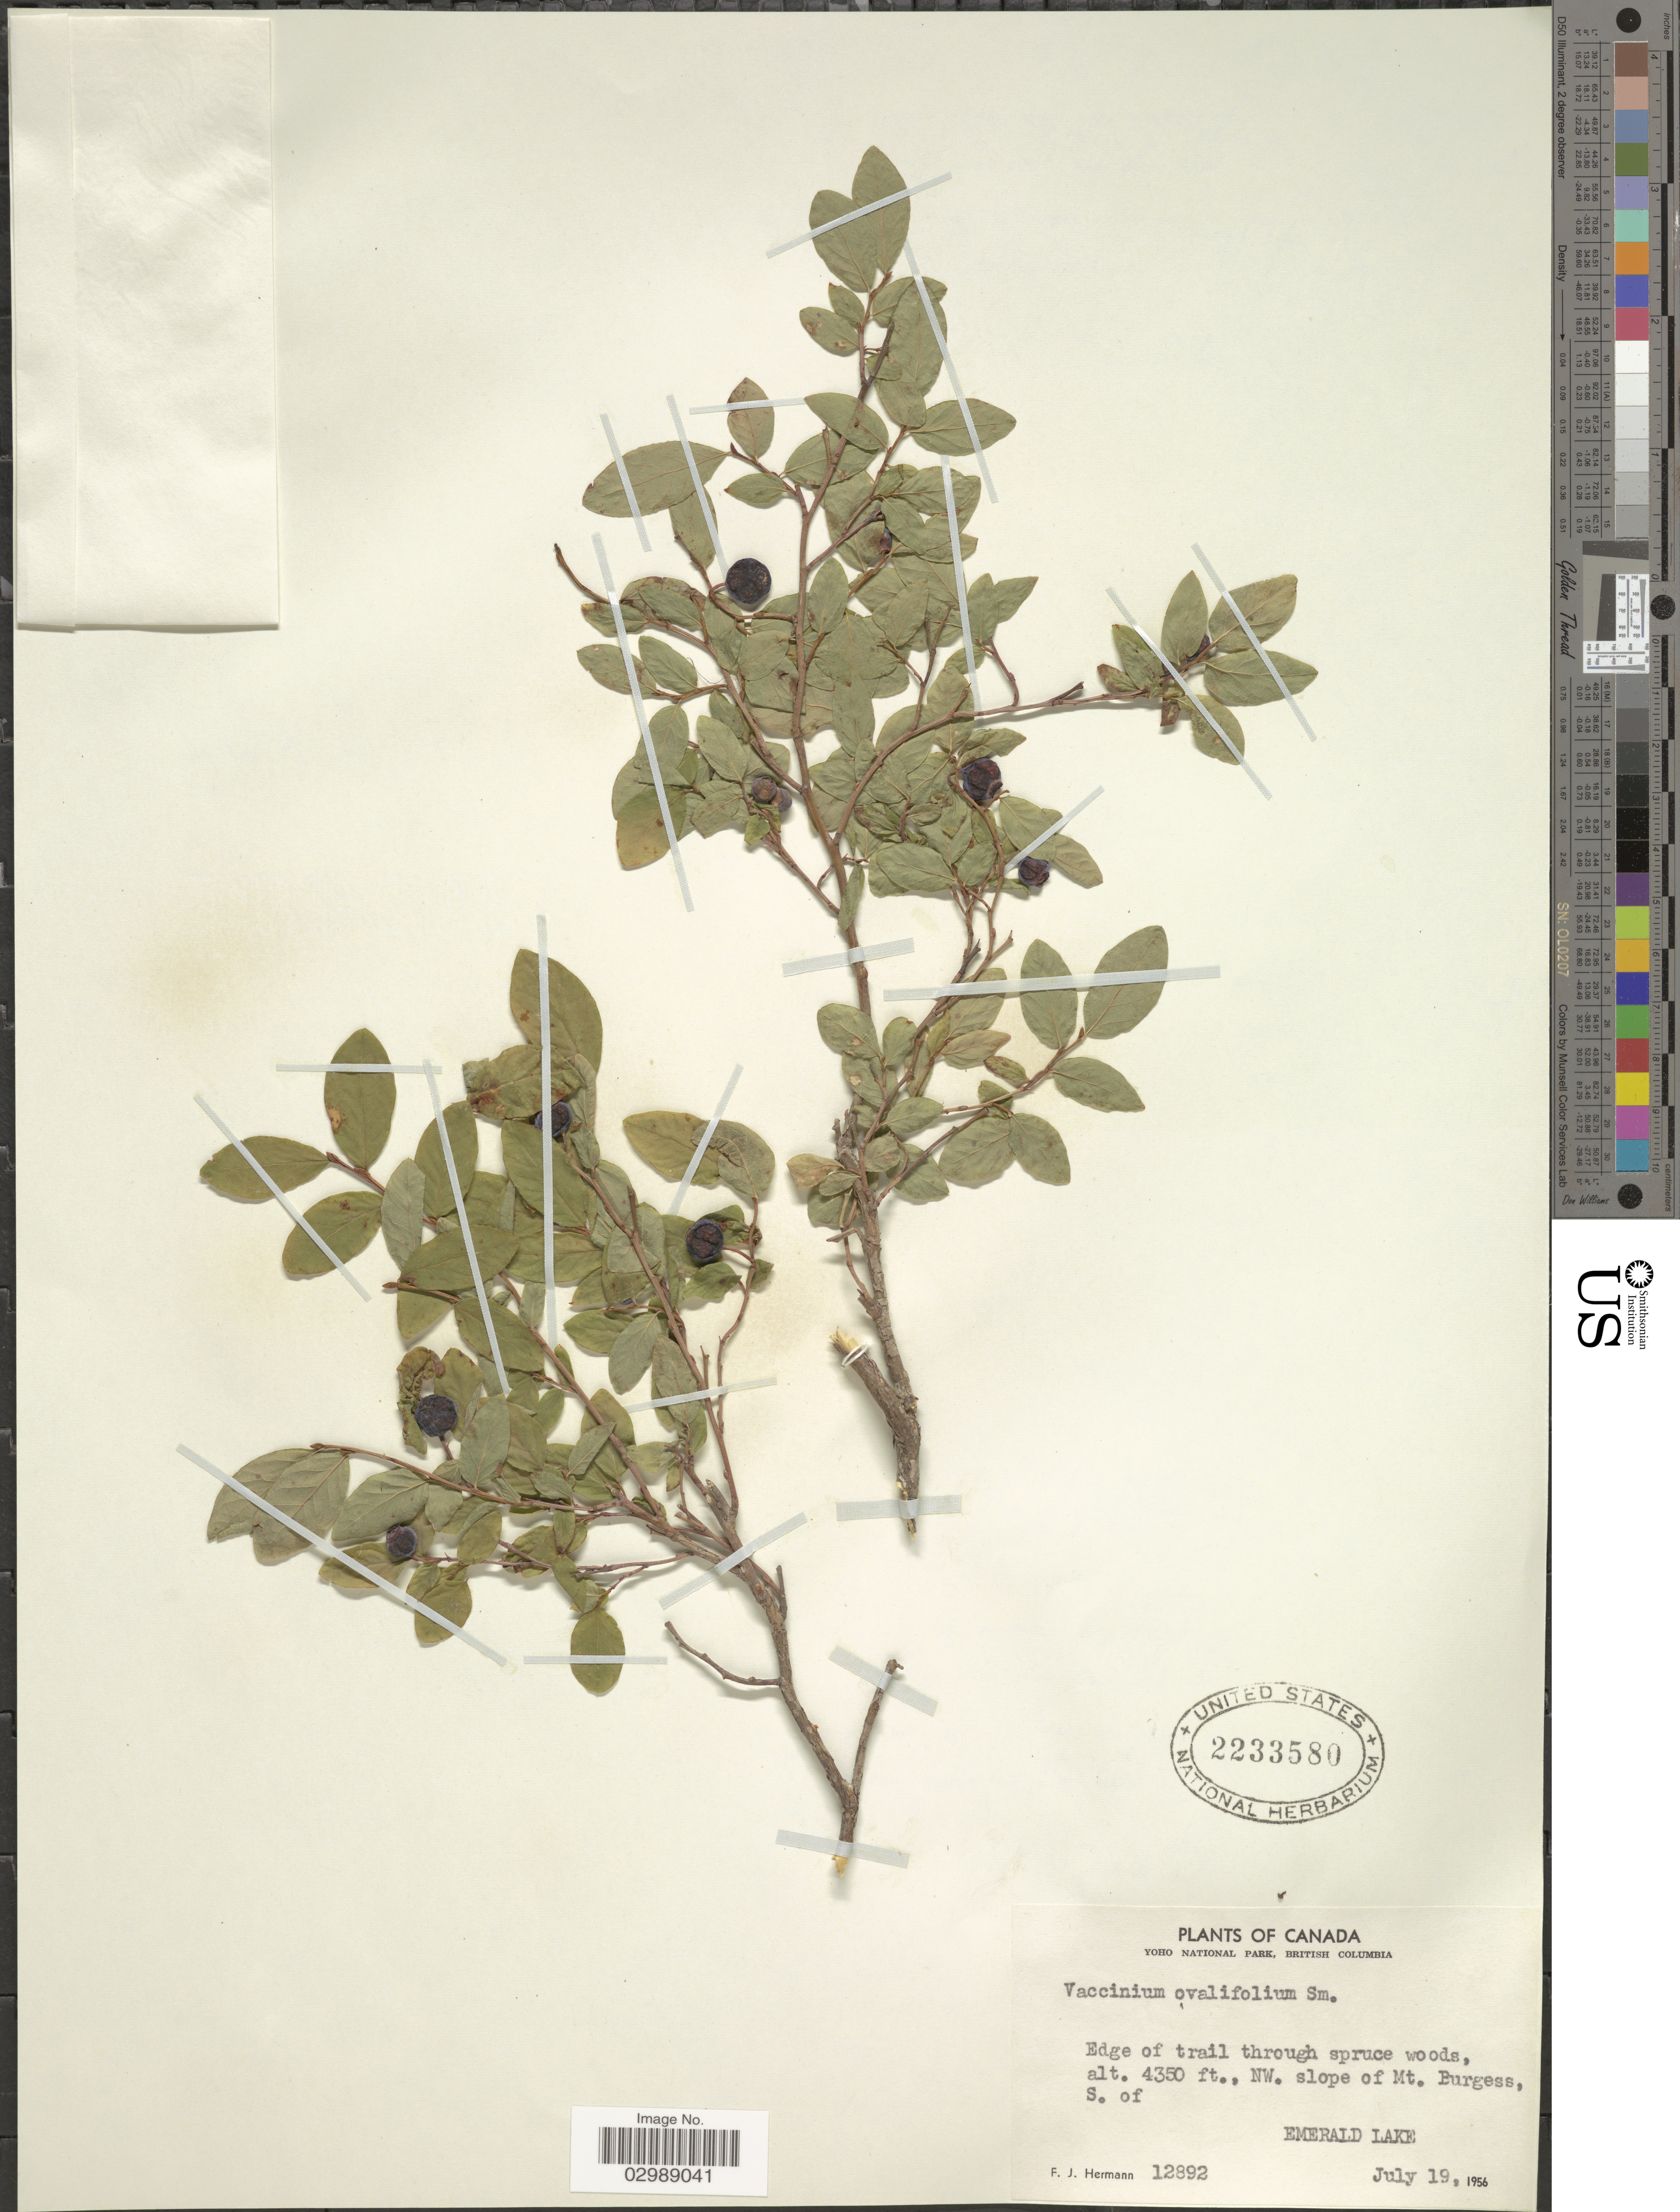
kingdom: Plantae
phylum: Tracheophyta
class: Magnoliopsida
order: Ericales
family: Ericaceae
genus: Vaccinium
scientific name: Vaccinium ovalifolium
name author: Sm.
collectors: F. J. Hermann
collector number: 12892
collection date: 1956-07-19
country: Canada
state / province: British Columbia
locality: Yoho National Park. Edge of trail through spruce woods, NW. slope of Mt. Purgess, S. of Emerald Lake.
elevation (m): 1326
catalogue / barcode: US 2233580